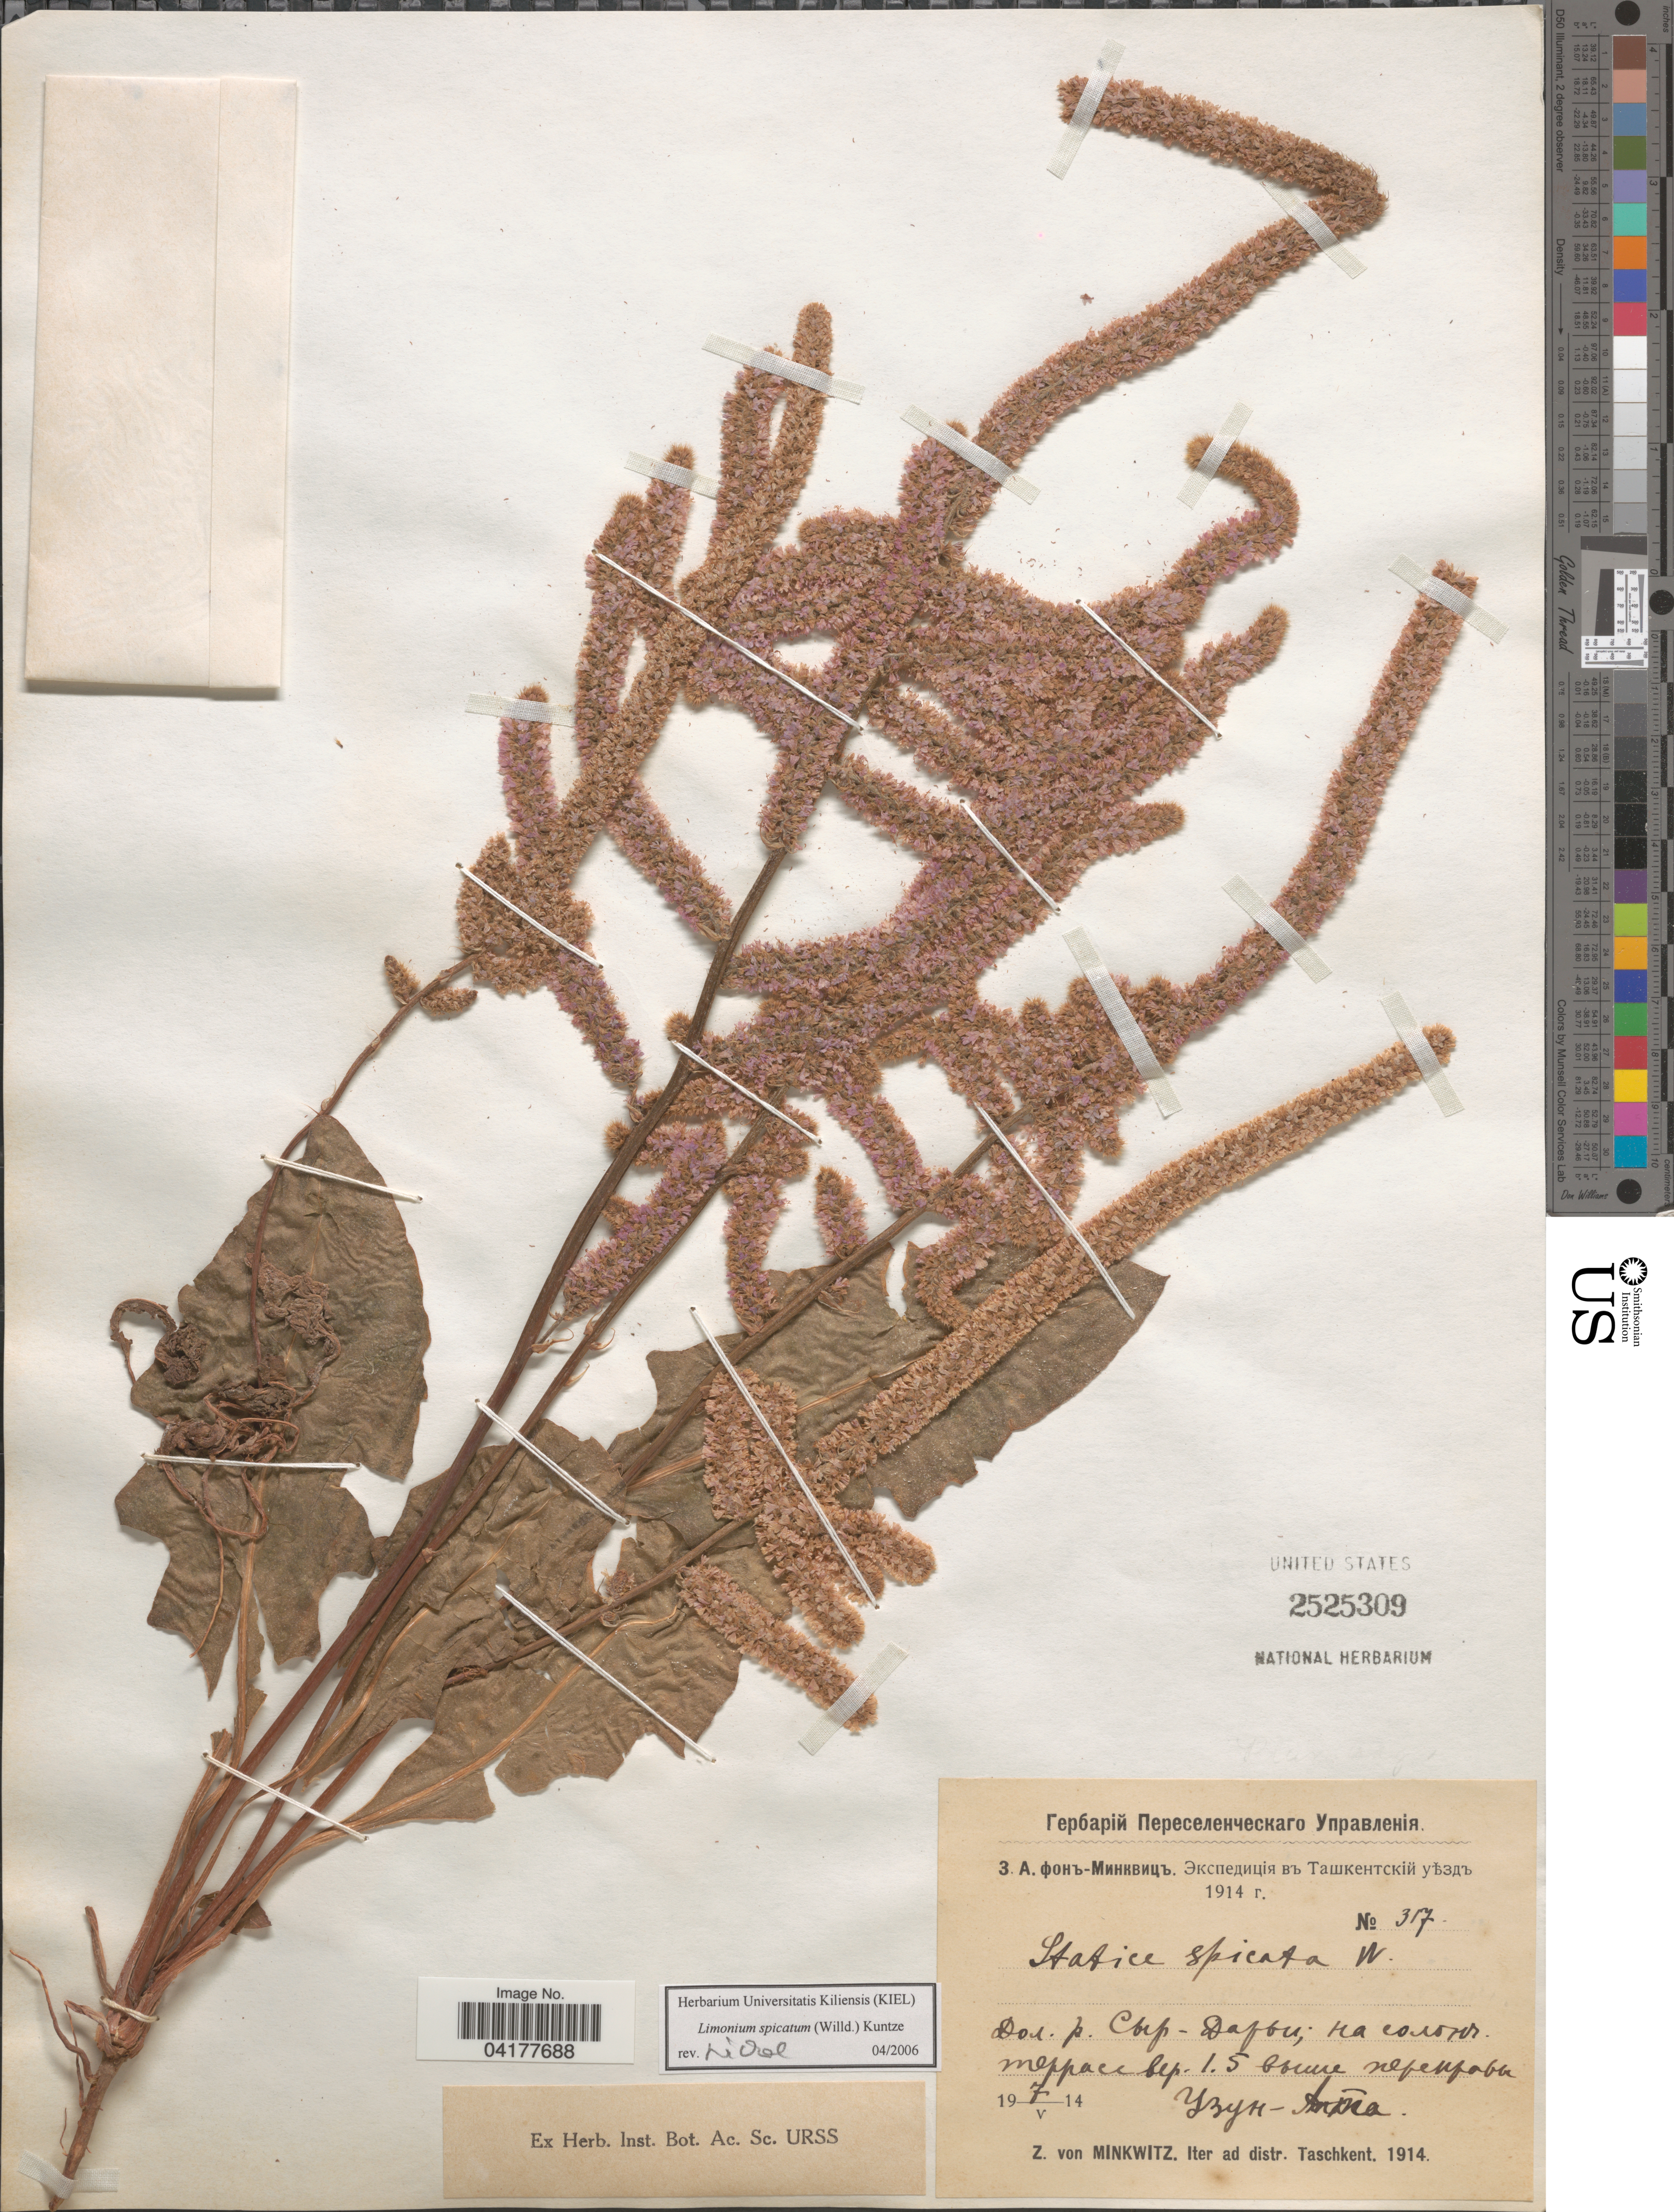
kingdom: Plantae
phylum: Tracheophyta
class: Magnoliopsida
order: Caryophyllales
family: Plumbaginaceae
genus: Psylliostachys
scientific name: Psylliostachys spicatus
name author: (Willd.) Nevski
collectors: Z. Minkwitz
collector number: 317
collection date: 1914-05-07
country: Uzbekistan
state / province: Toshkent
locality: Iter ad dist. Taschkent. Valley of River Syr Darya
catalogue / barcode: US 2525309